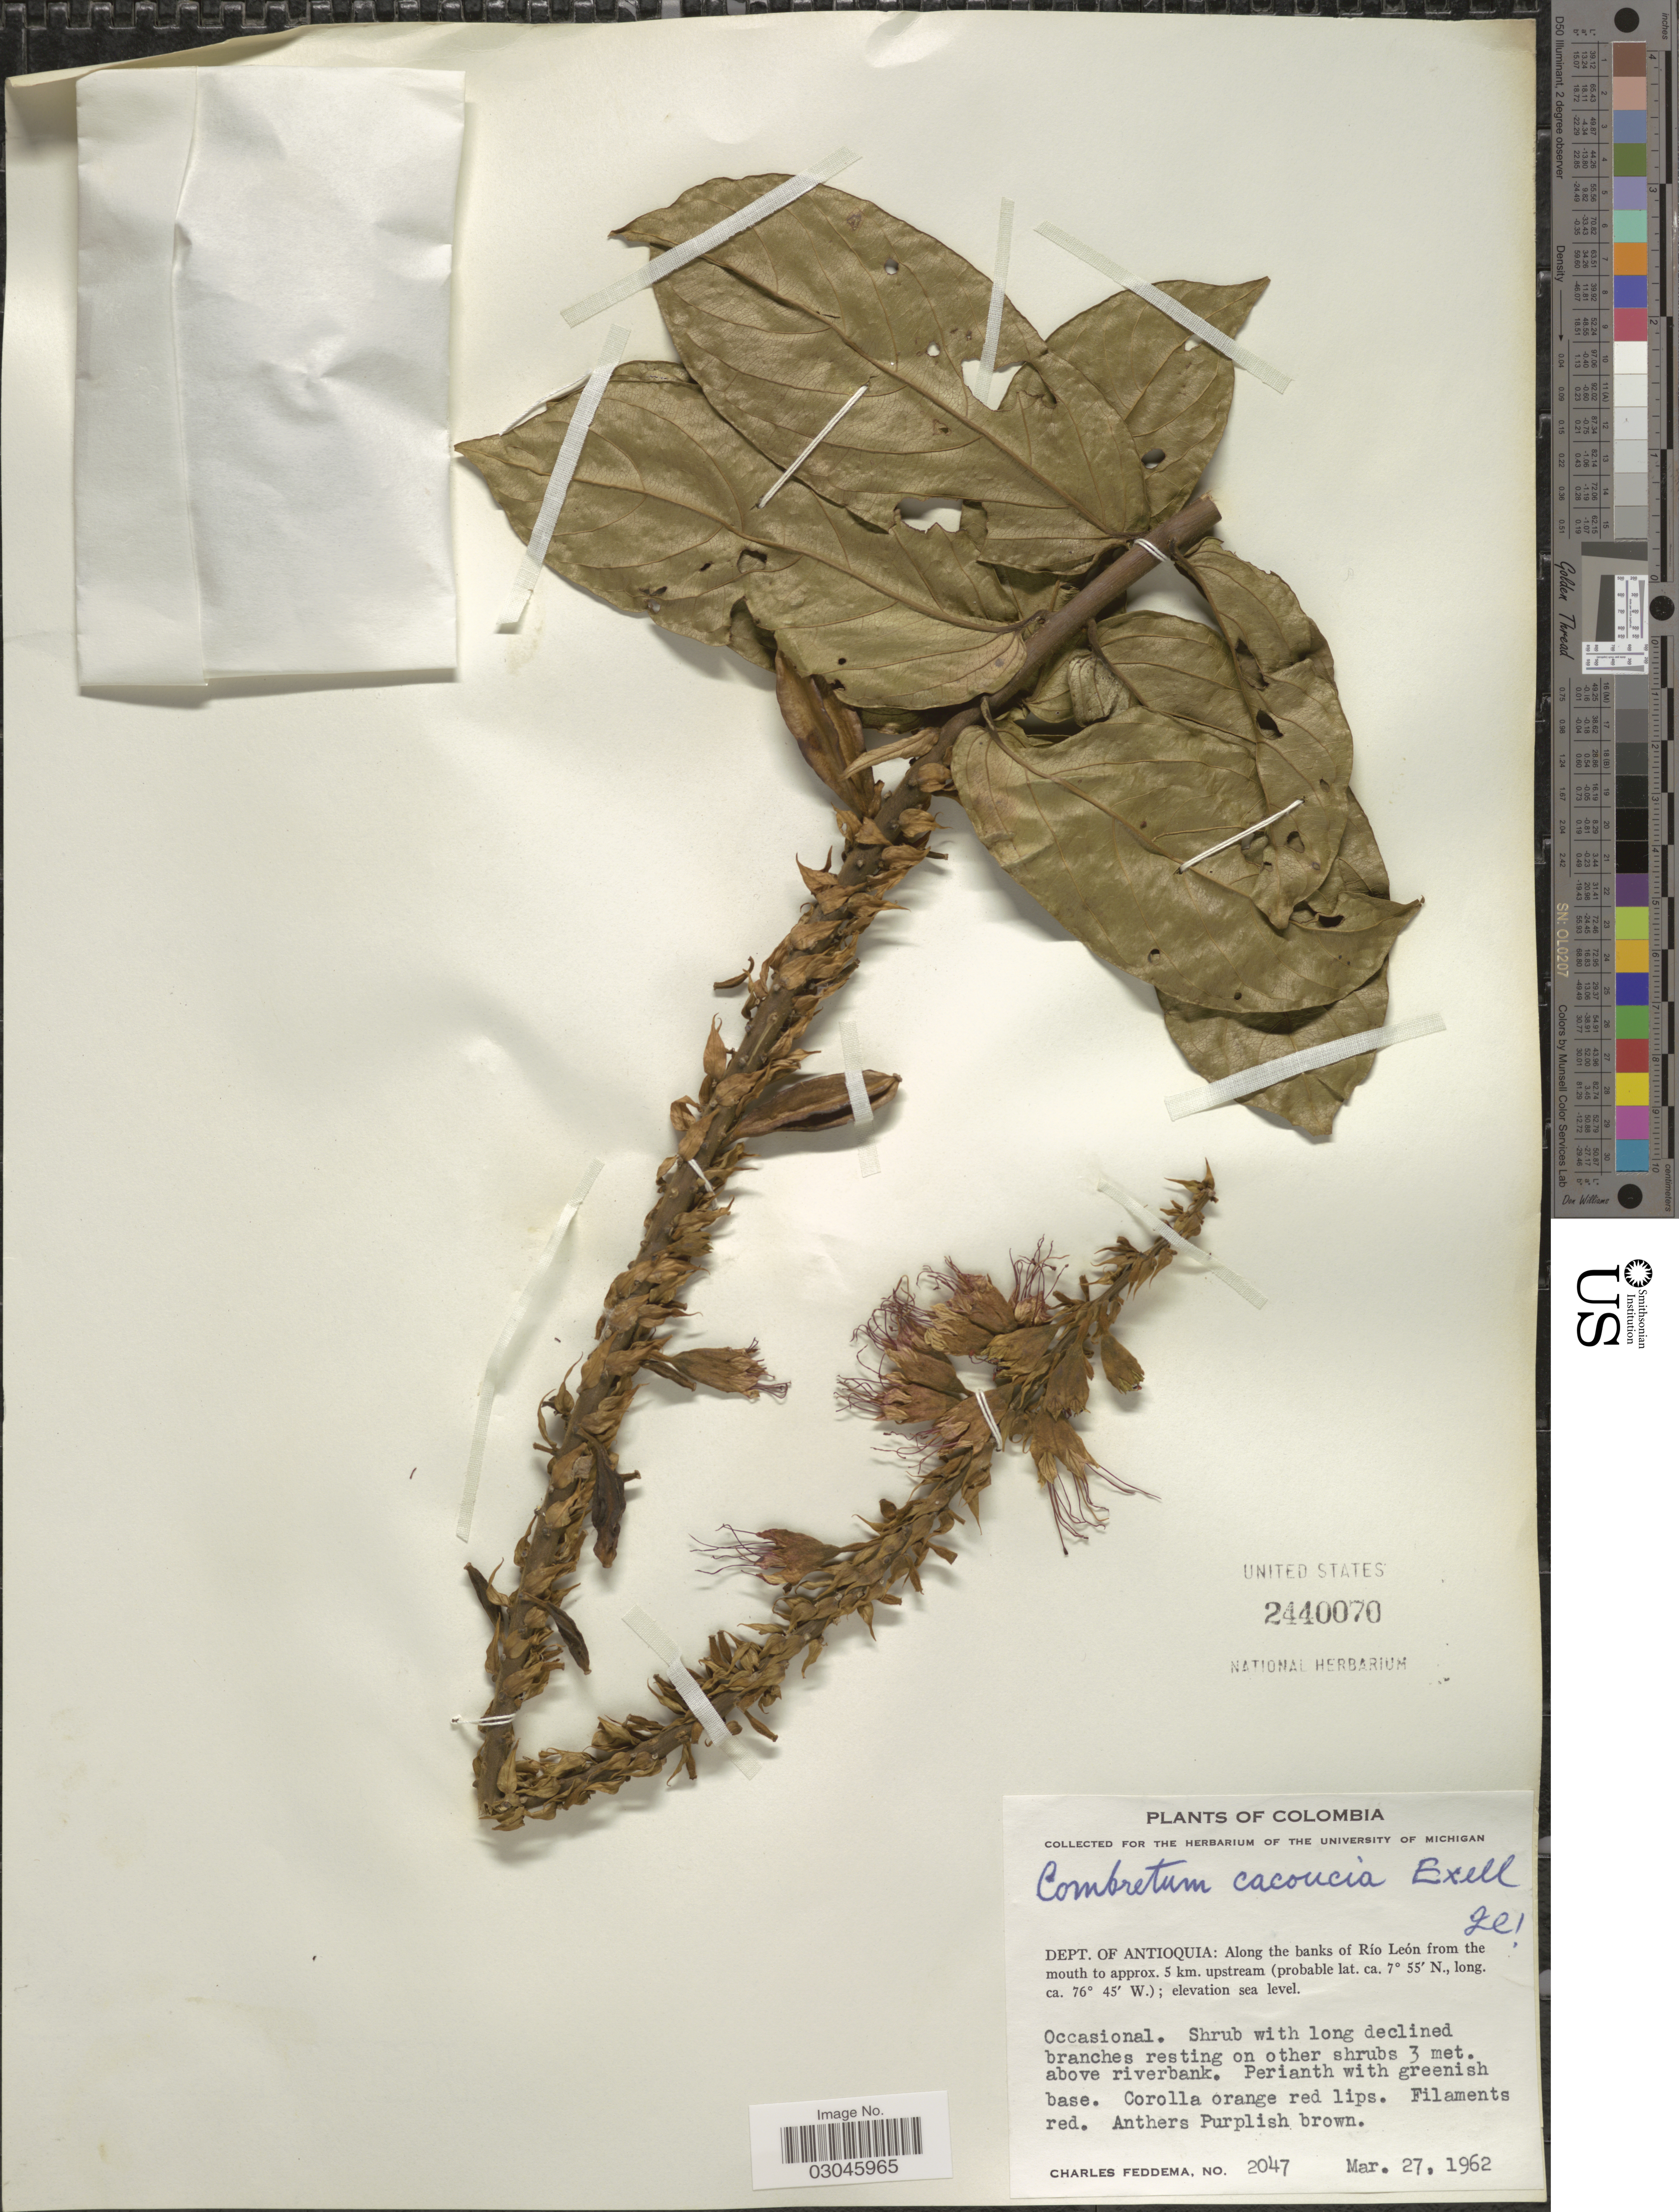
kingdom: Plantae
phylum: Tracheophyta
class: Magnoliopsida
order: Myrtales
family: Combretaceae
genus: Combretum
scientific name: Combretum cacoucia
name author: Exell ex Sandwith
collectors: C. Feddema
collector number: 2047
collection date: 1962-03-27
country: Colombia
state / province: Antioquia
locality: Dept. of Antioquia: Along the banks of Río León from the mouth to approx. 5 km upstream.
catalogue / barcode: US 2440070